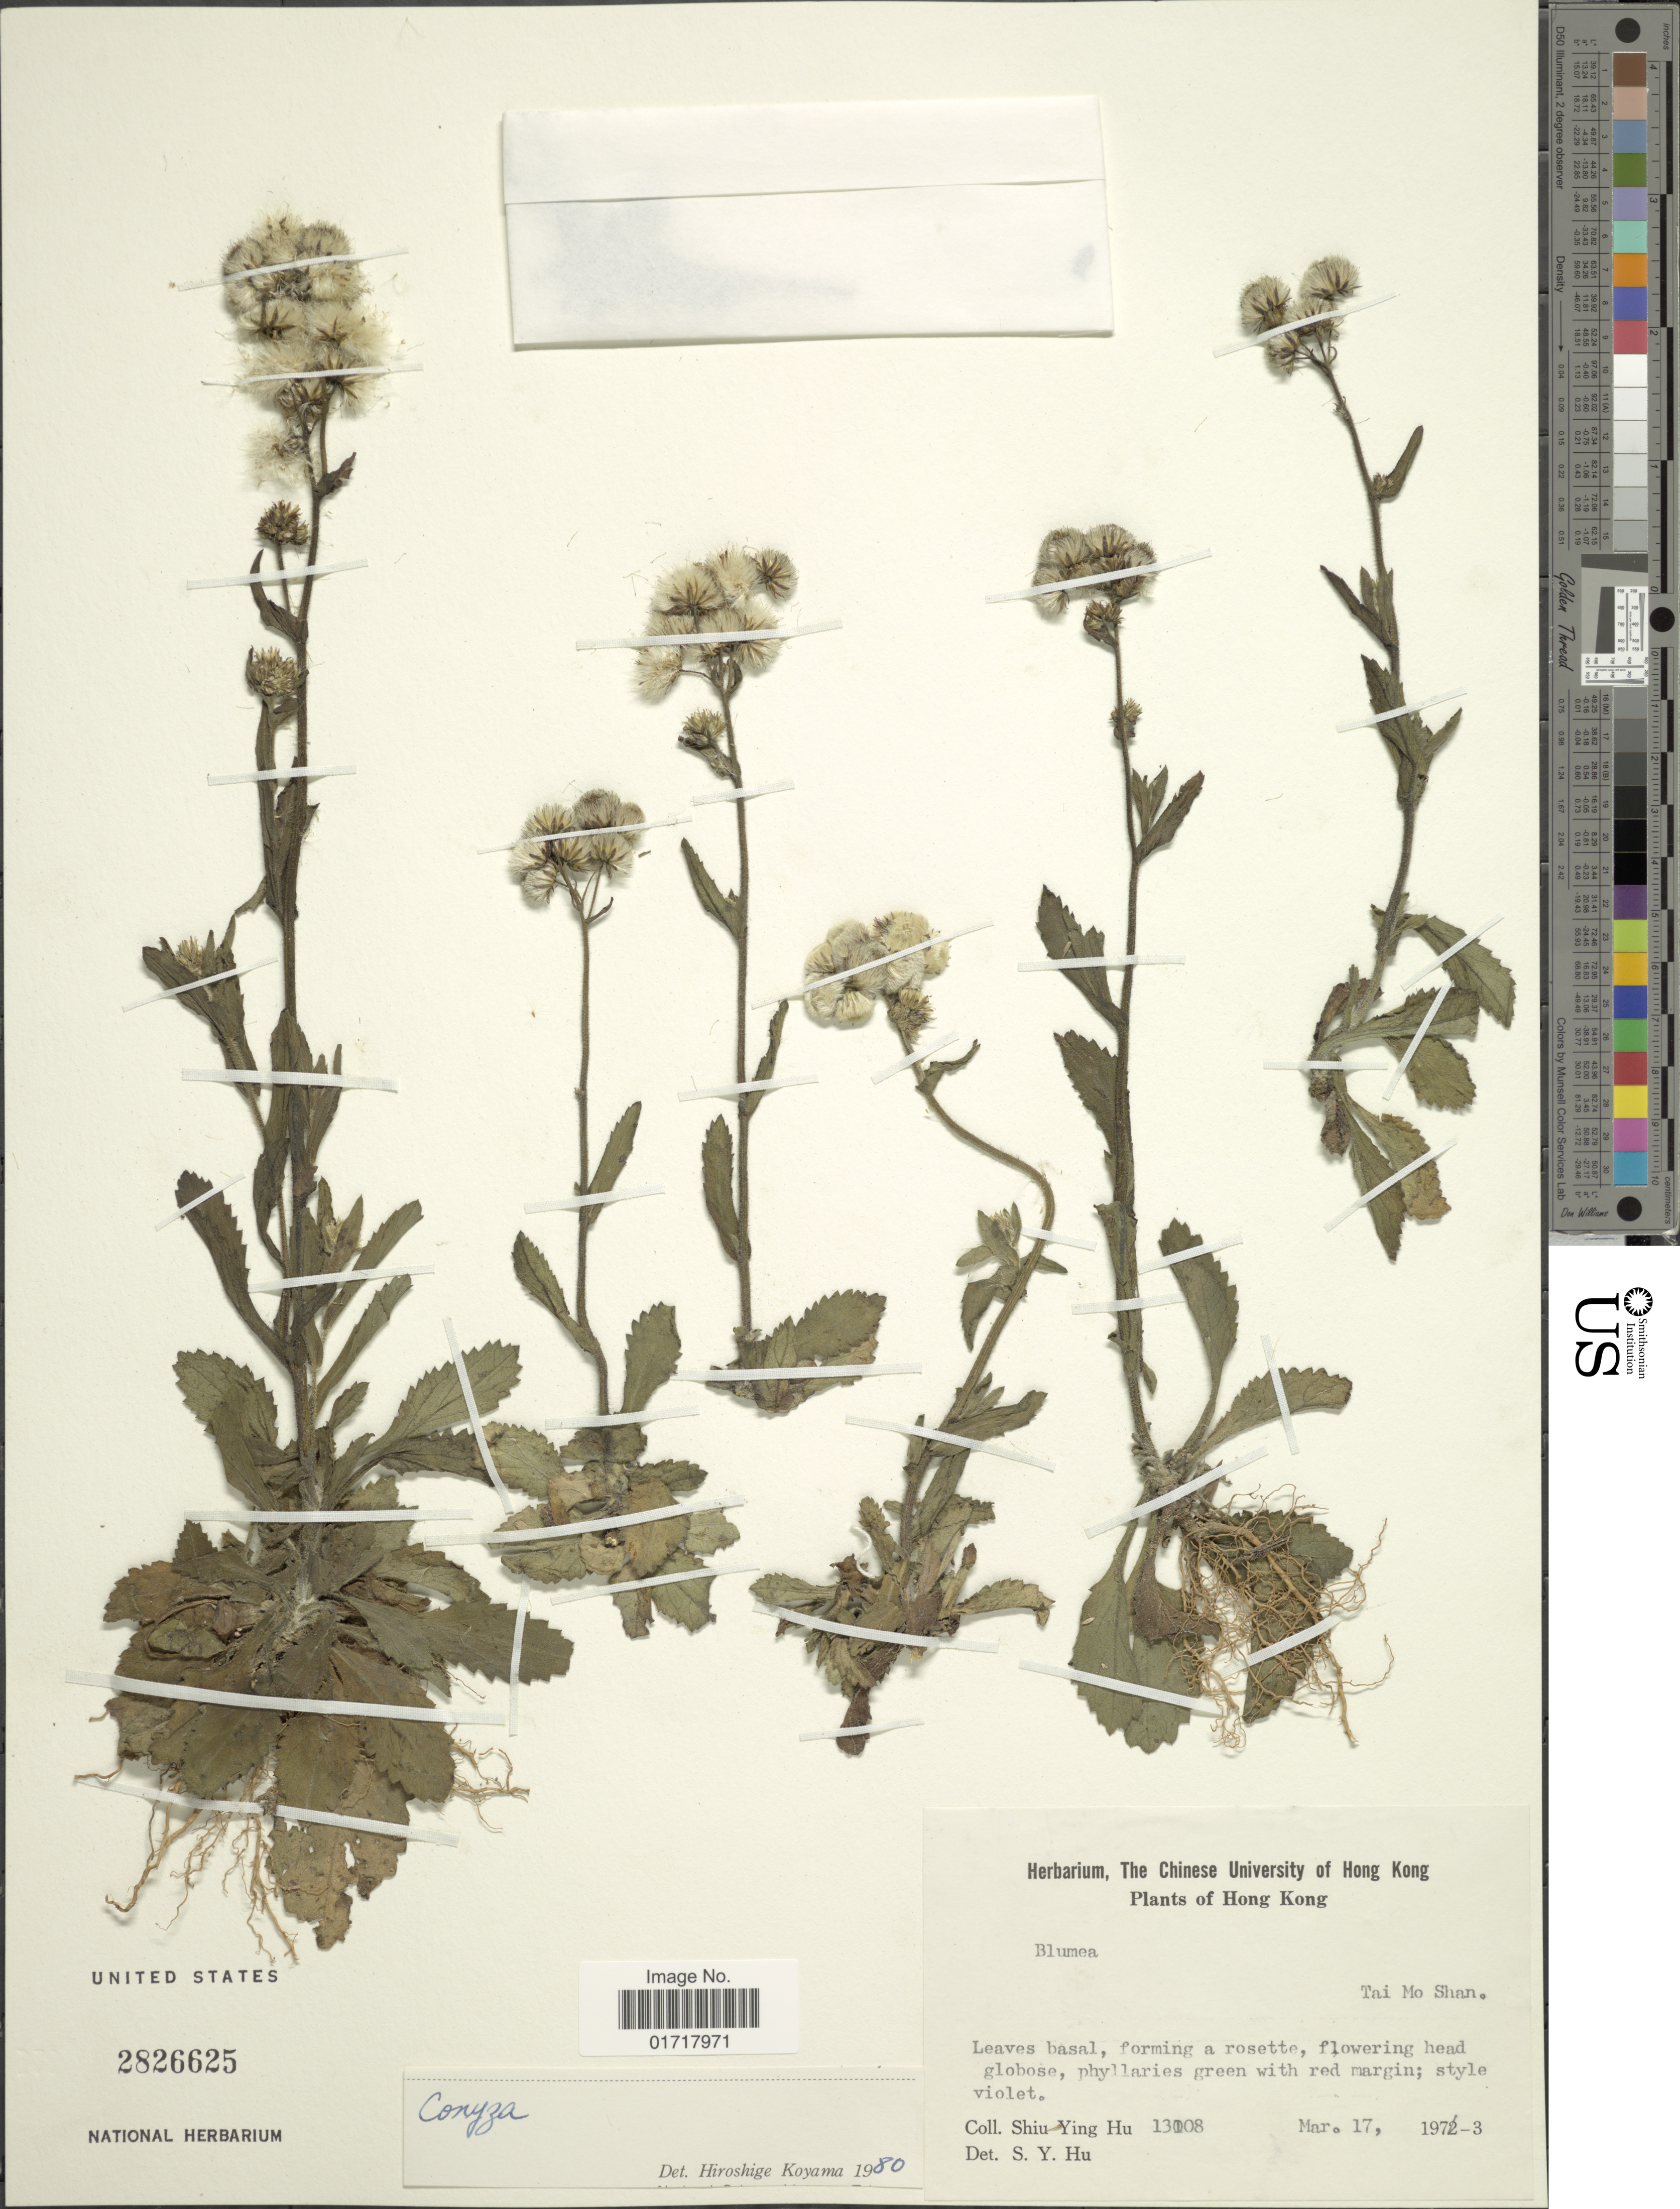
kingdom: Plantae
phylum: Tracheophyta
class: Magnoliopsida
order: Asterales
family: Asteraceae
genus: Conyza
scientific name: Conyza sp.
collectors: S. Y. Hu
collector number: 13008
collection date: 1973-03-17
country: China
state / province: Hong Kong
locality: Hong Kong, Tai Mo Shan.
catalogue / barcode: US 2826625